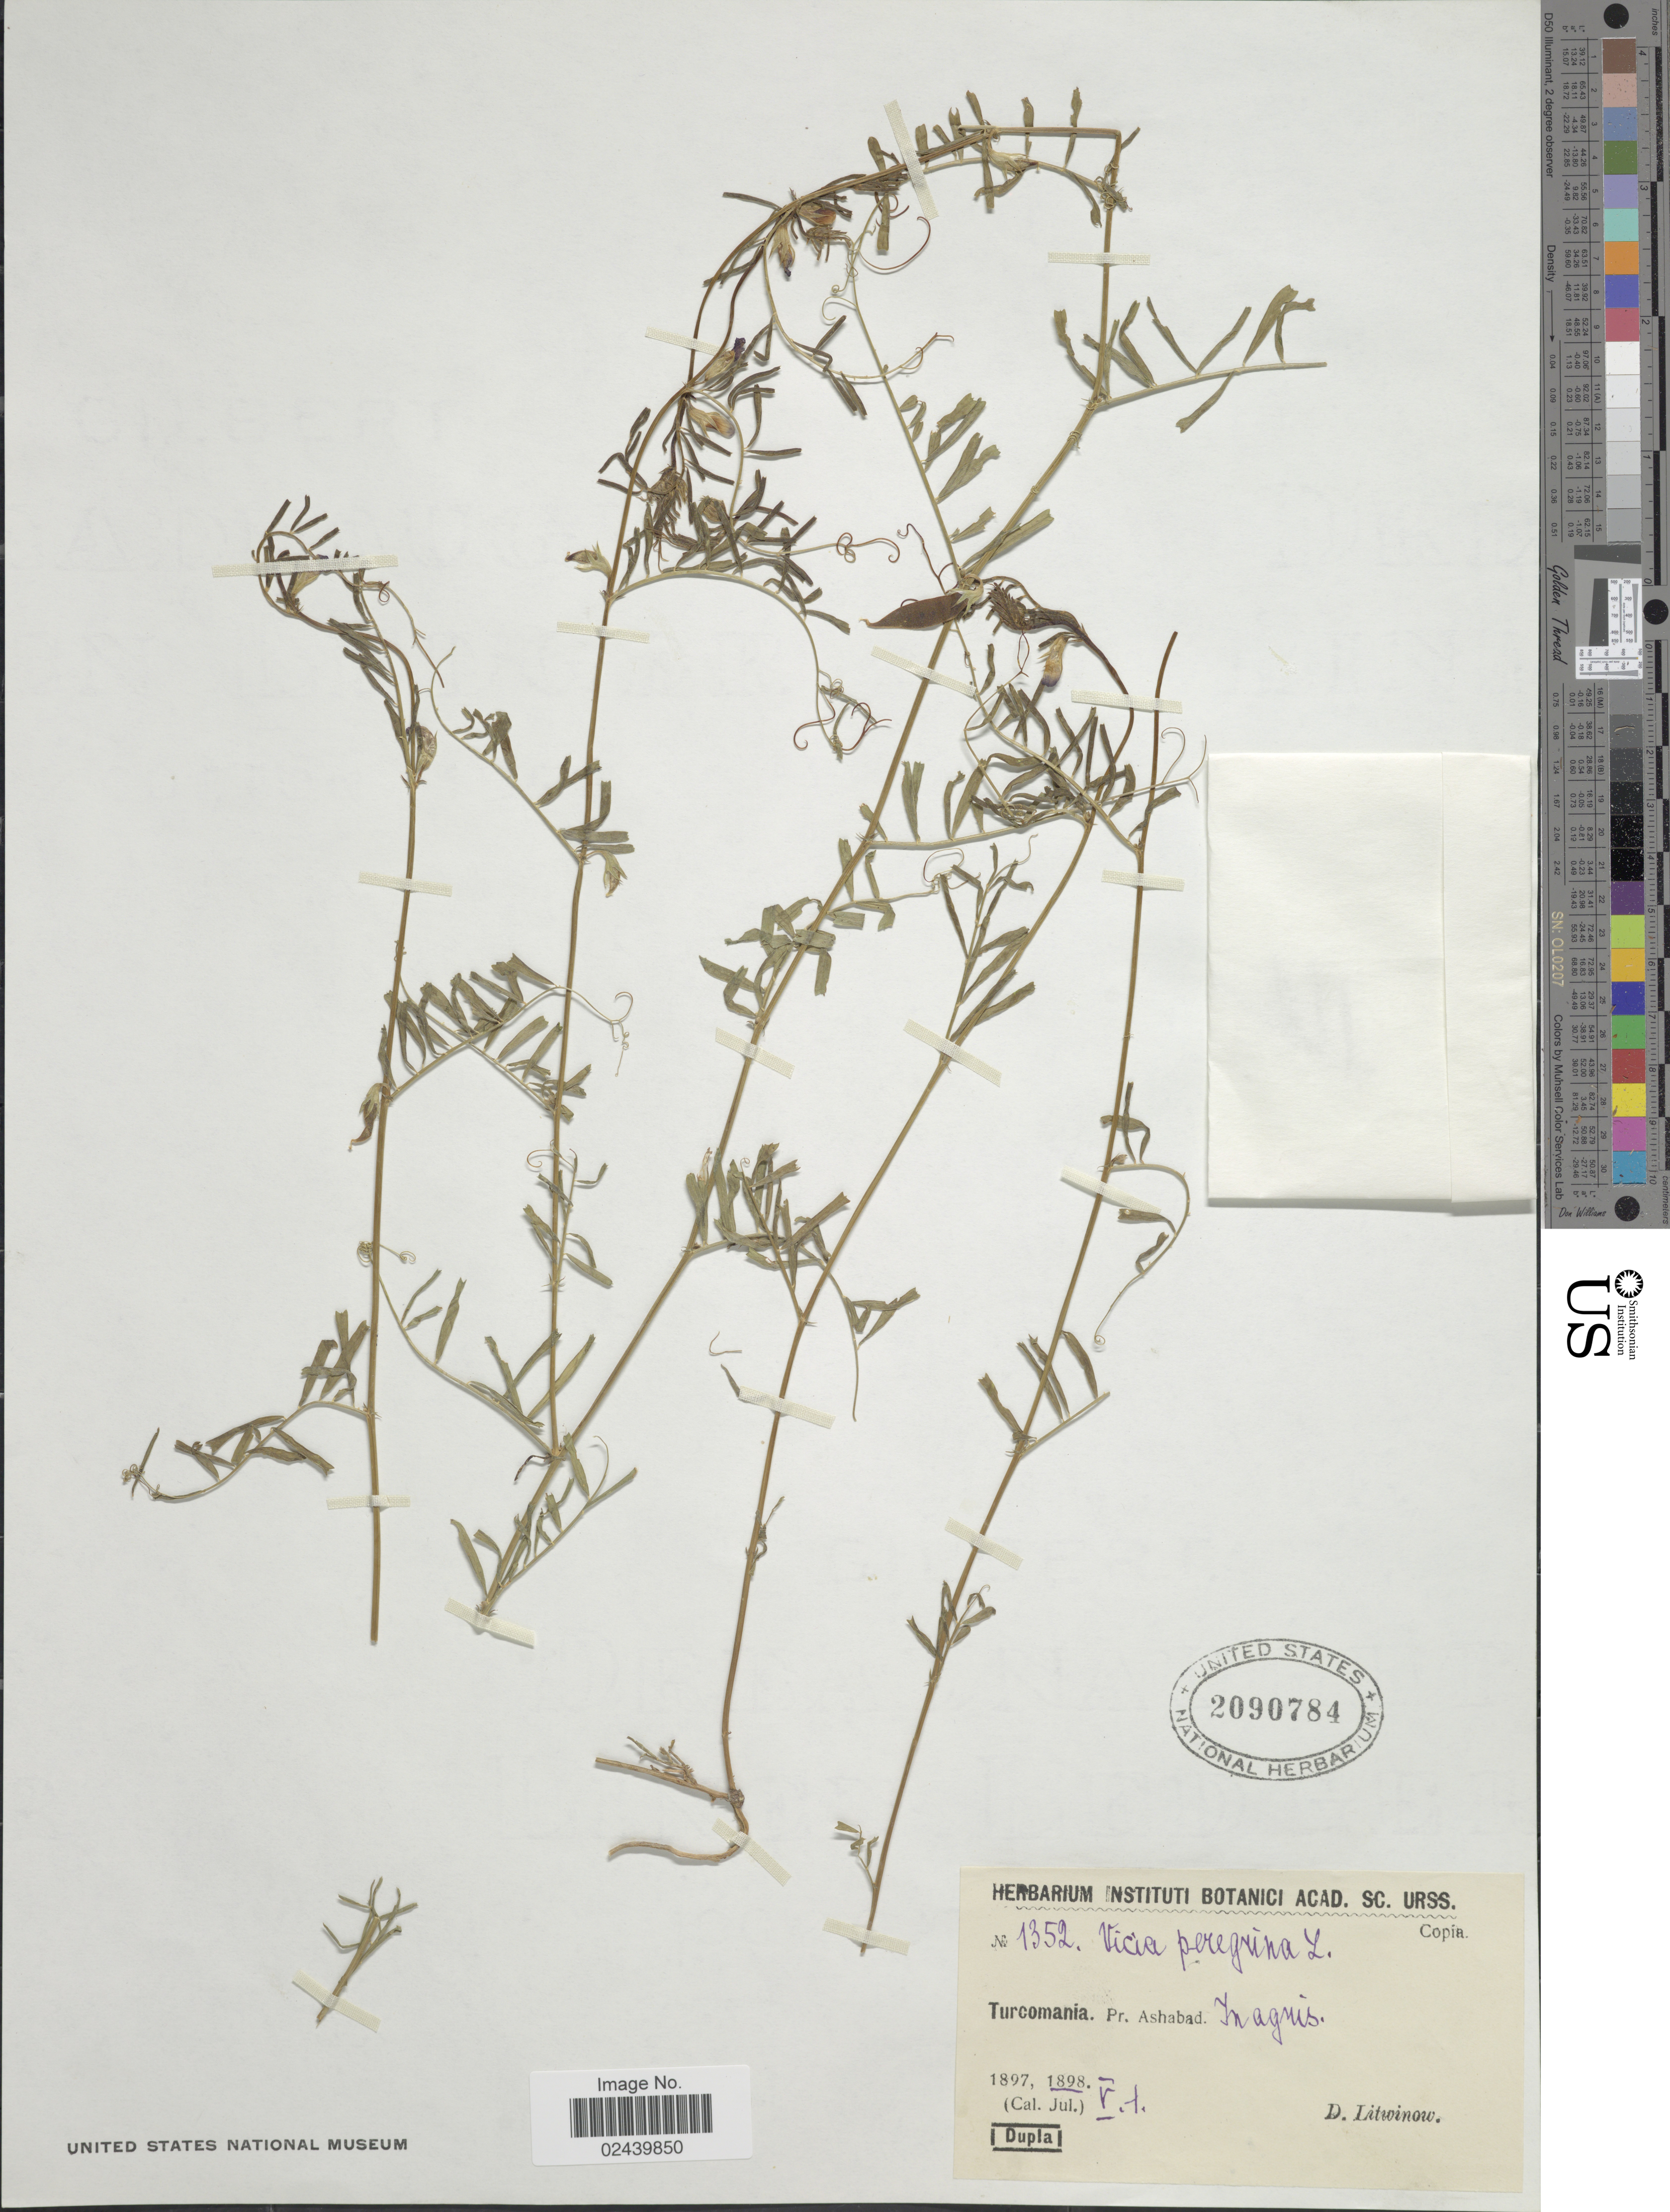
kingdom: Plantae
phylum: Tracheophyta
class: Magnoliopsida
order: Fabales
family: Fabaceae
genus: Vicia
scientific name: Vicia peregrina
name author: L.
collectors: D. Litwinow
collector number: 1352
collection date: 1898-05-01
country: Turkmenistan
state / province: Ahal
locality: Turcomania. Pr. Ashabad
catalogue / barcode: US 2090784